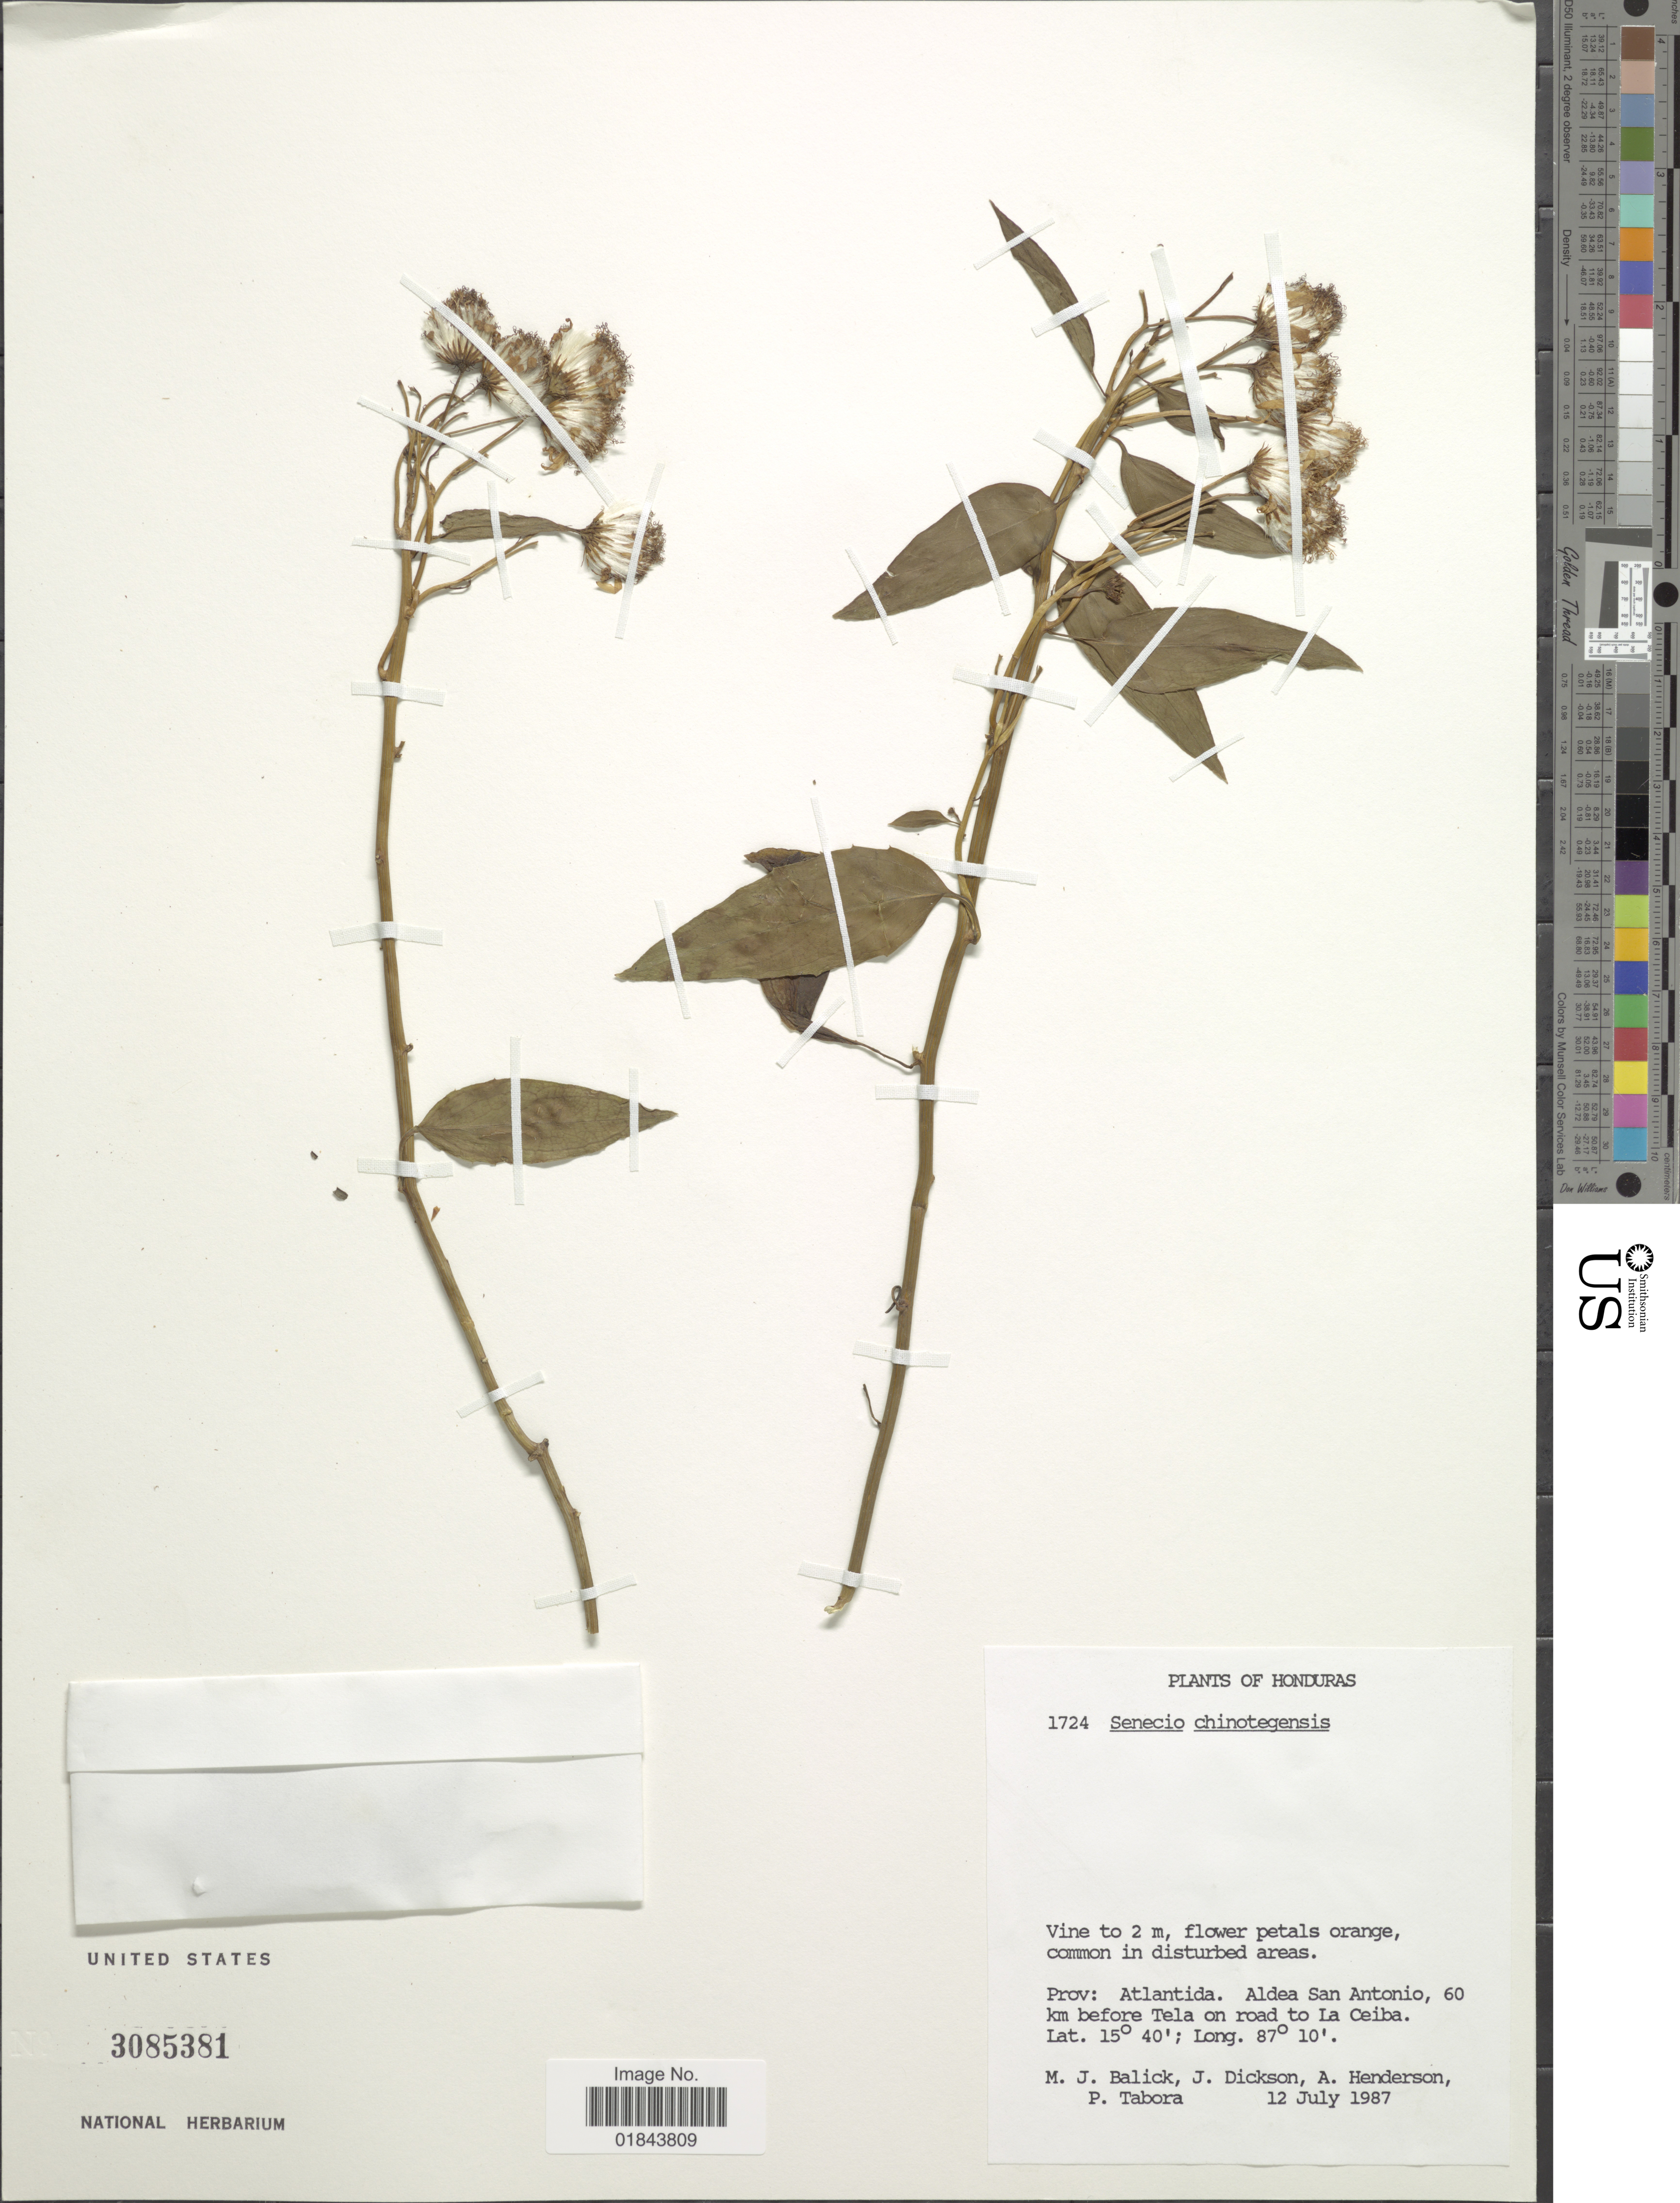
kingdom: Plantae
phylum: Tracheophyta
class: Magnoliopsida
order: Asterales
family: Asteraceae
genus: Pseudogynoxys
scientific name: Pseudogynoxys chenopodioides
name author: (Kunth) Cabrera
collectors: M. J. Balick, J. Dickson, A. Henderson & P. Tabora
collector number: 1724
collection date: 1987-07-12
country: Honduras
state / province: Atlántida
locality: Prov: Atlantida. Aldea San Antonio, 60 km before Tela on road to La Ceiba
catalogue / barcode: US 3085381